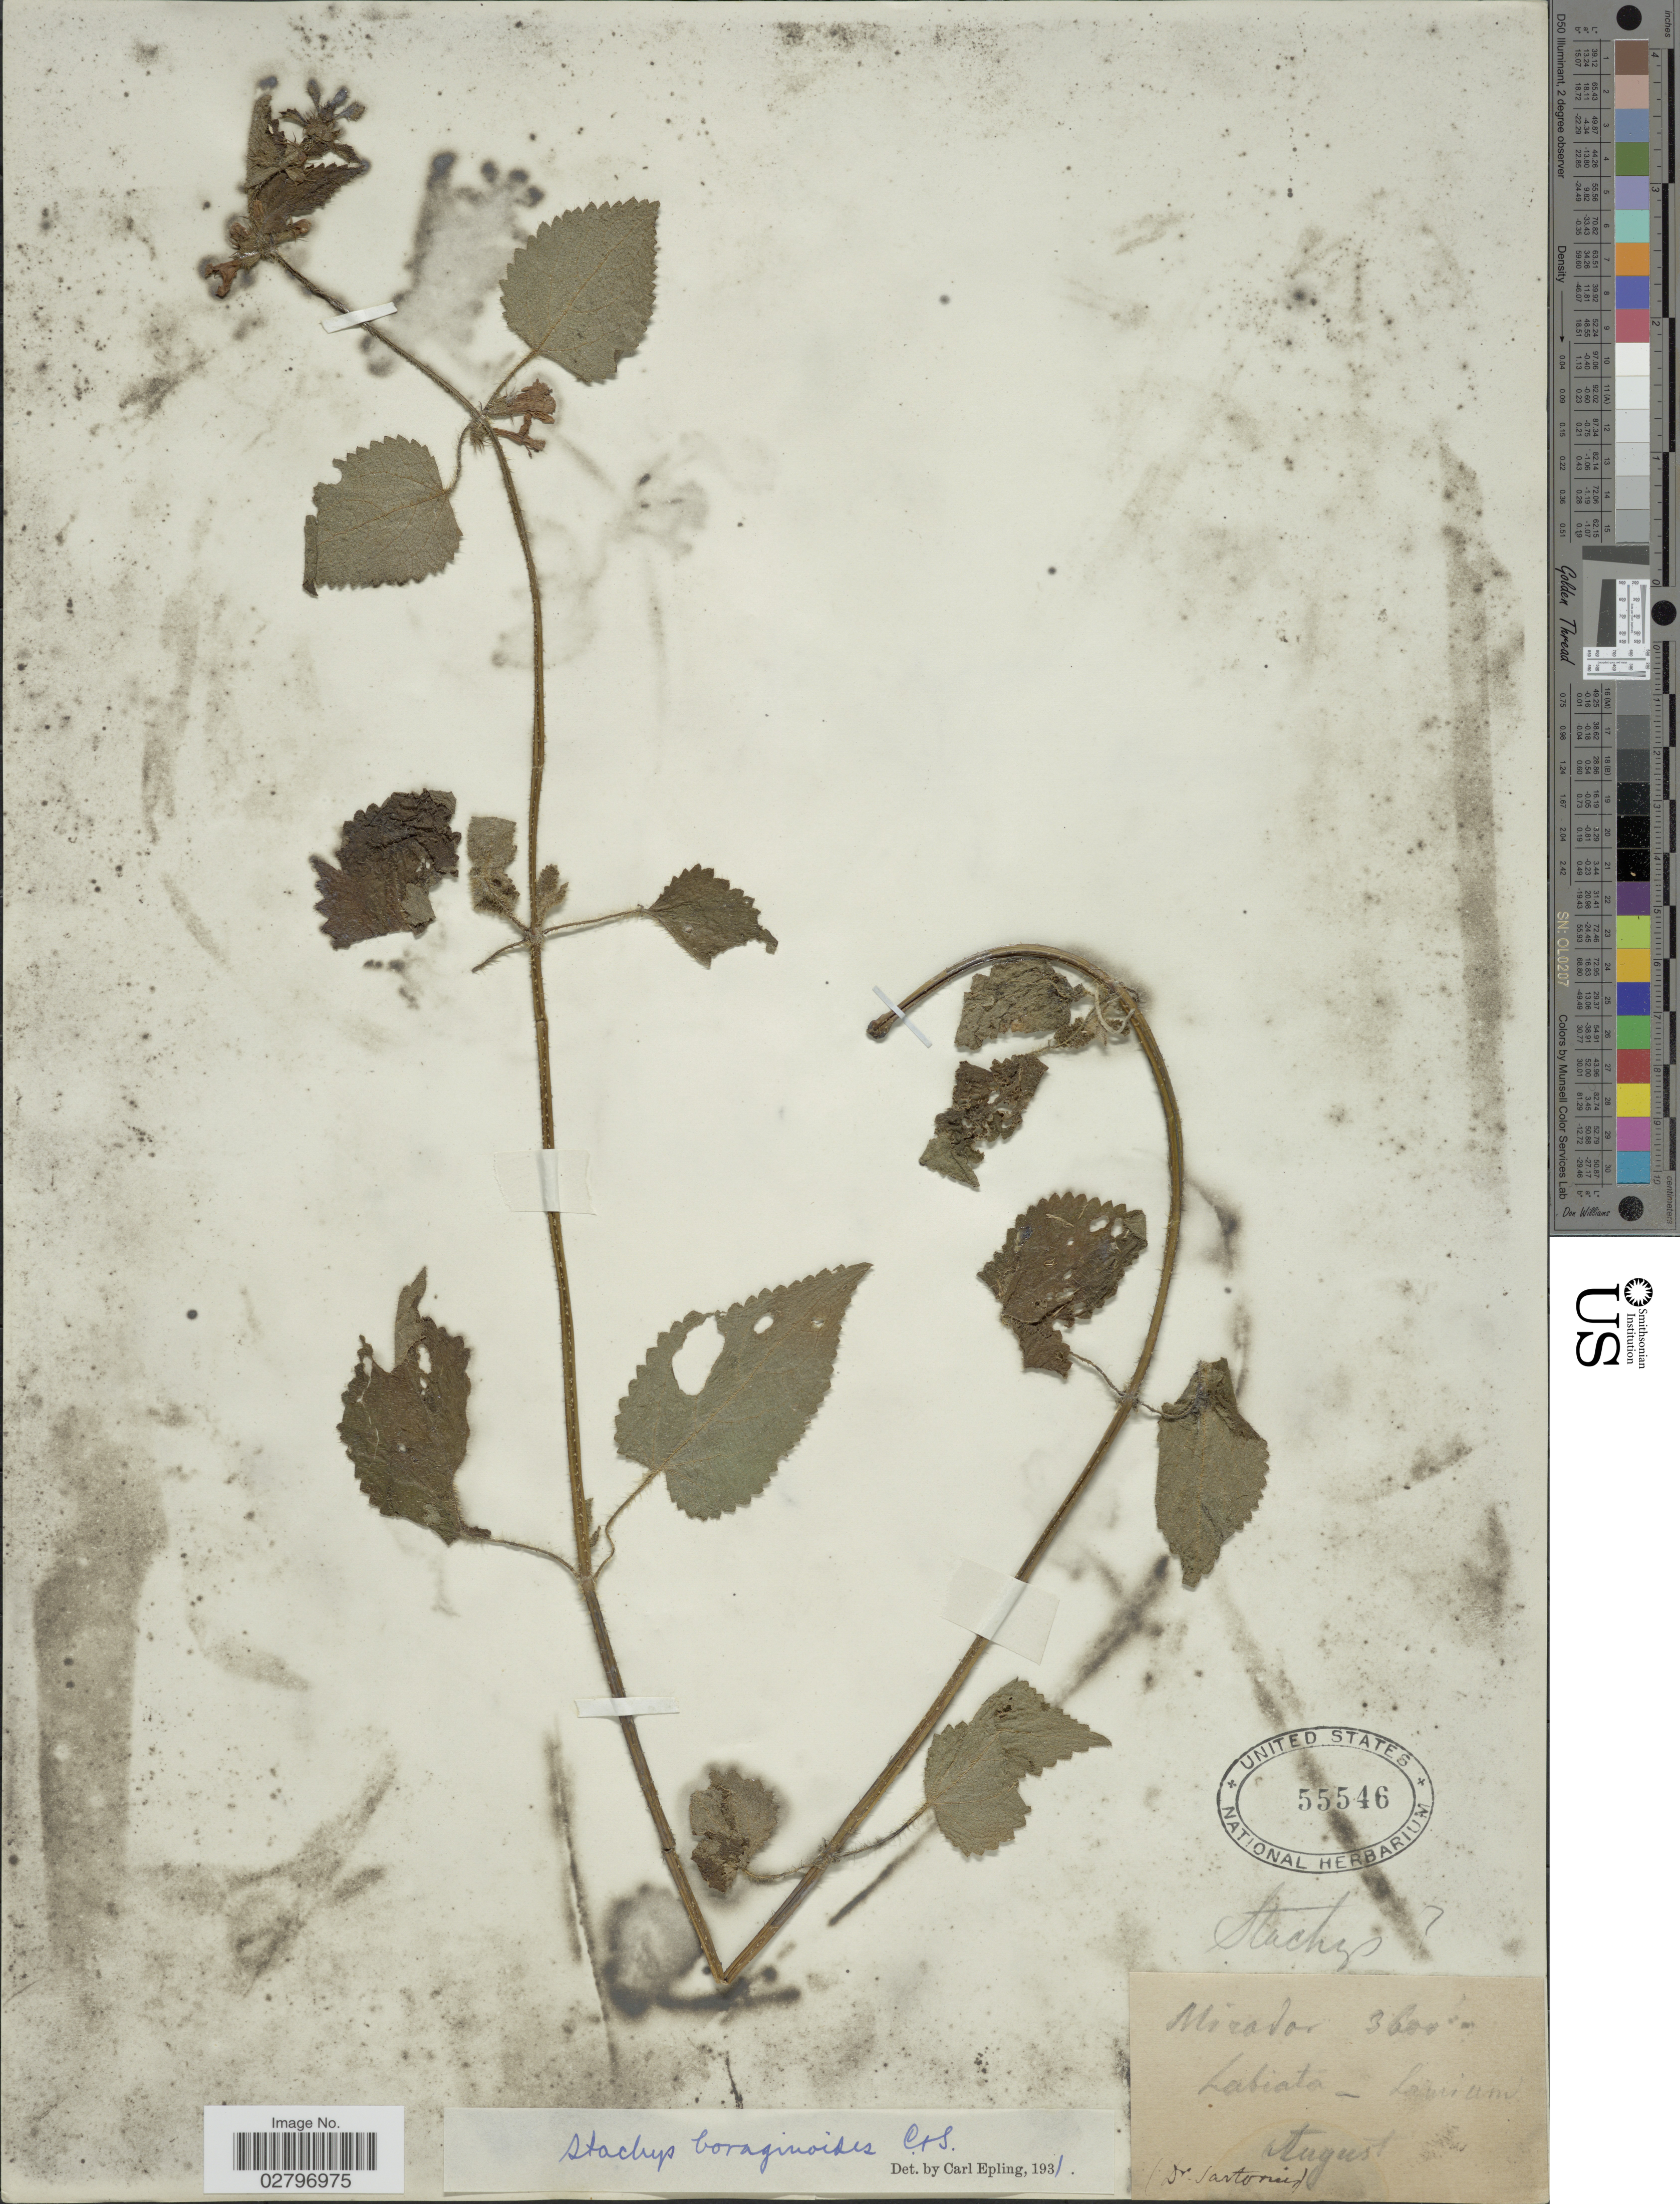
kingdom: Plantae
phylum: Tracheophyta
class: Magnoliopsida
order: Lamiales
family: Lamiaceae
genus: Stachys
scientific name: Stachys boraginoides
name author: Schltdl. & Cham.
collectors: -. Sartorius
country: Mexico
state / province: Veracruz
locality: Mirador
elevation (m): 1097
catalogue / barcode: US 55546